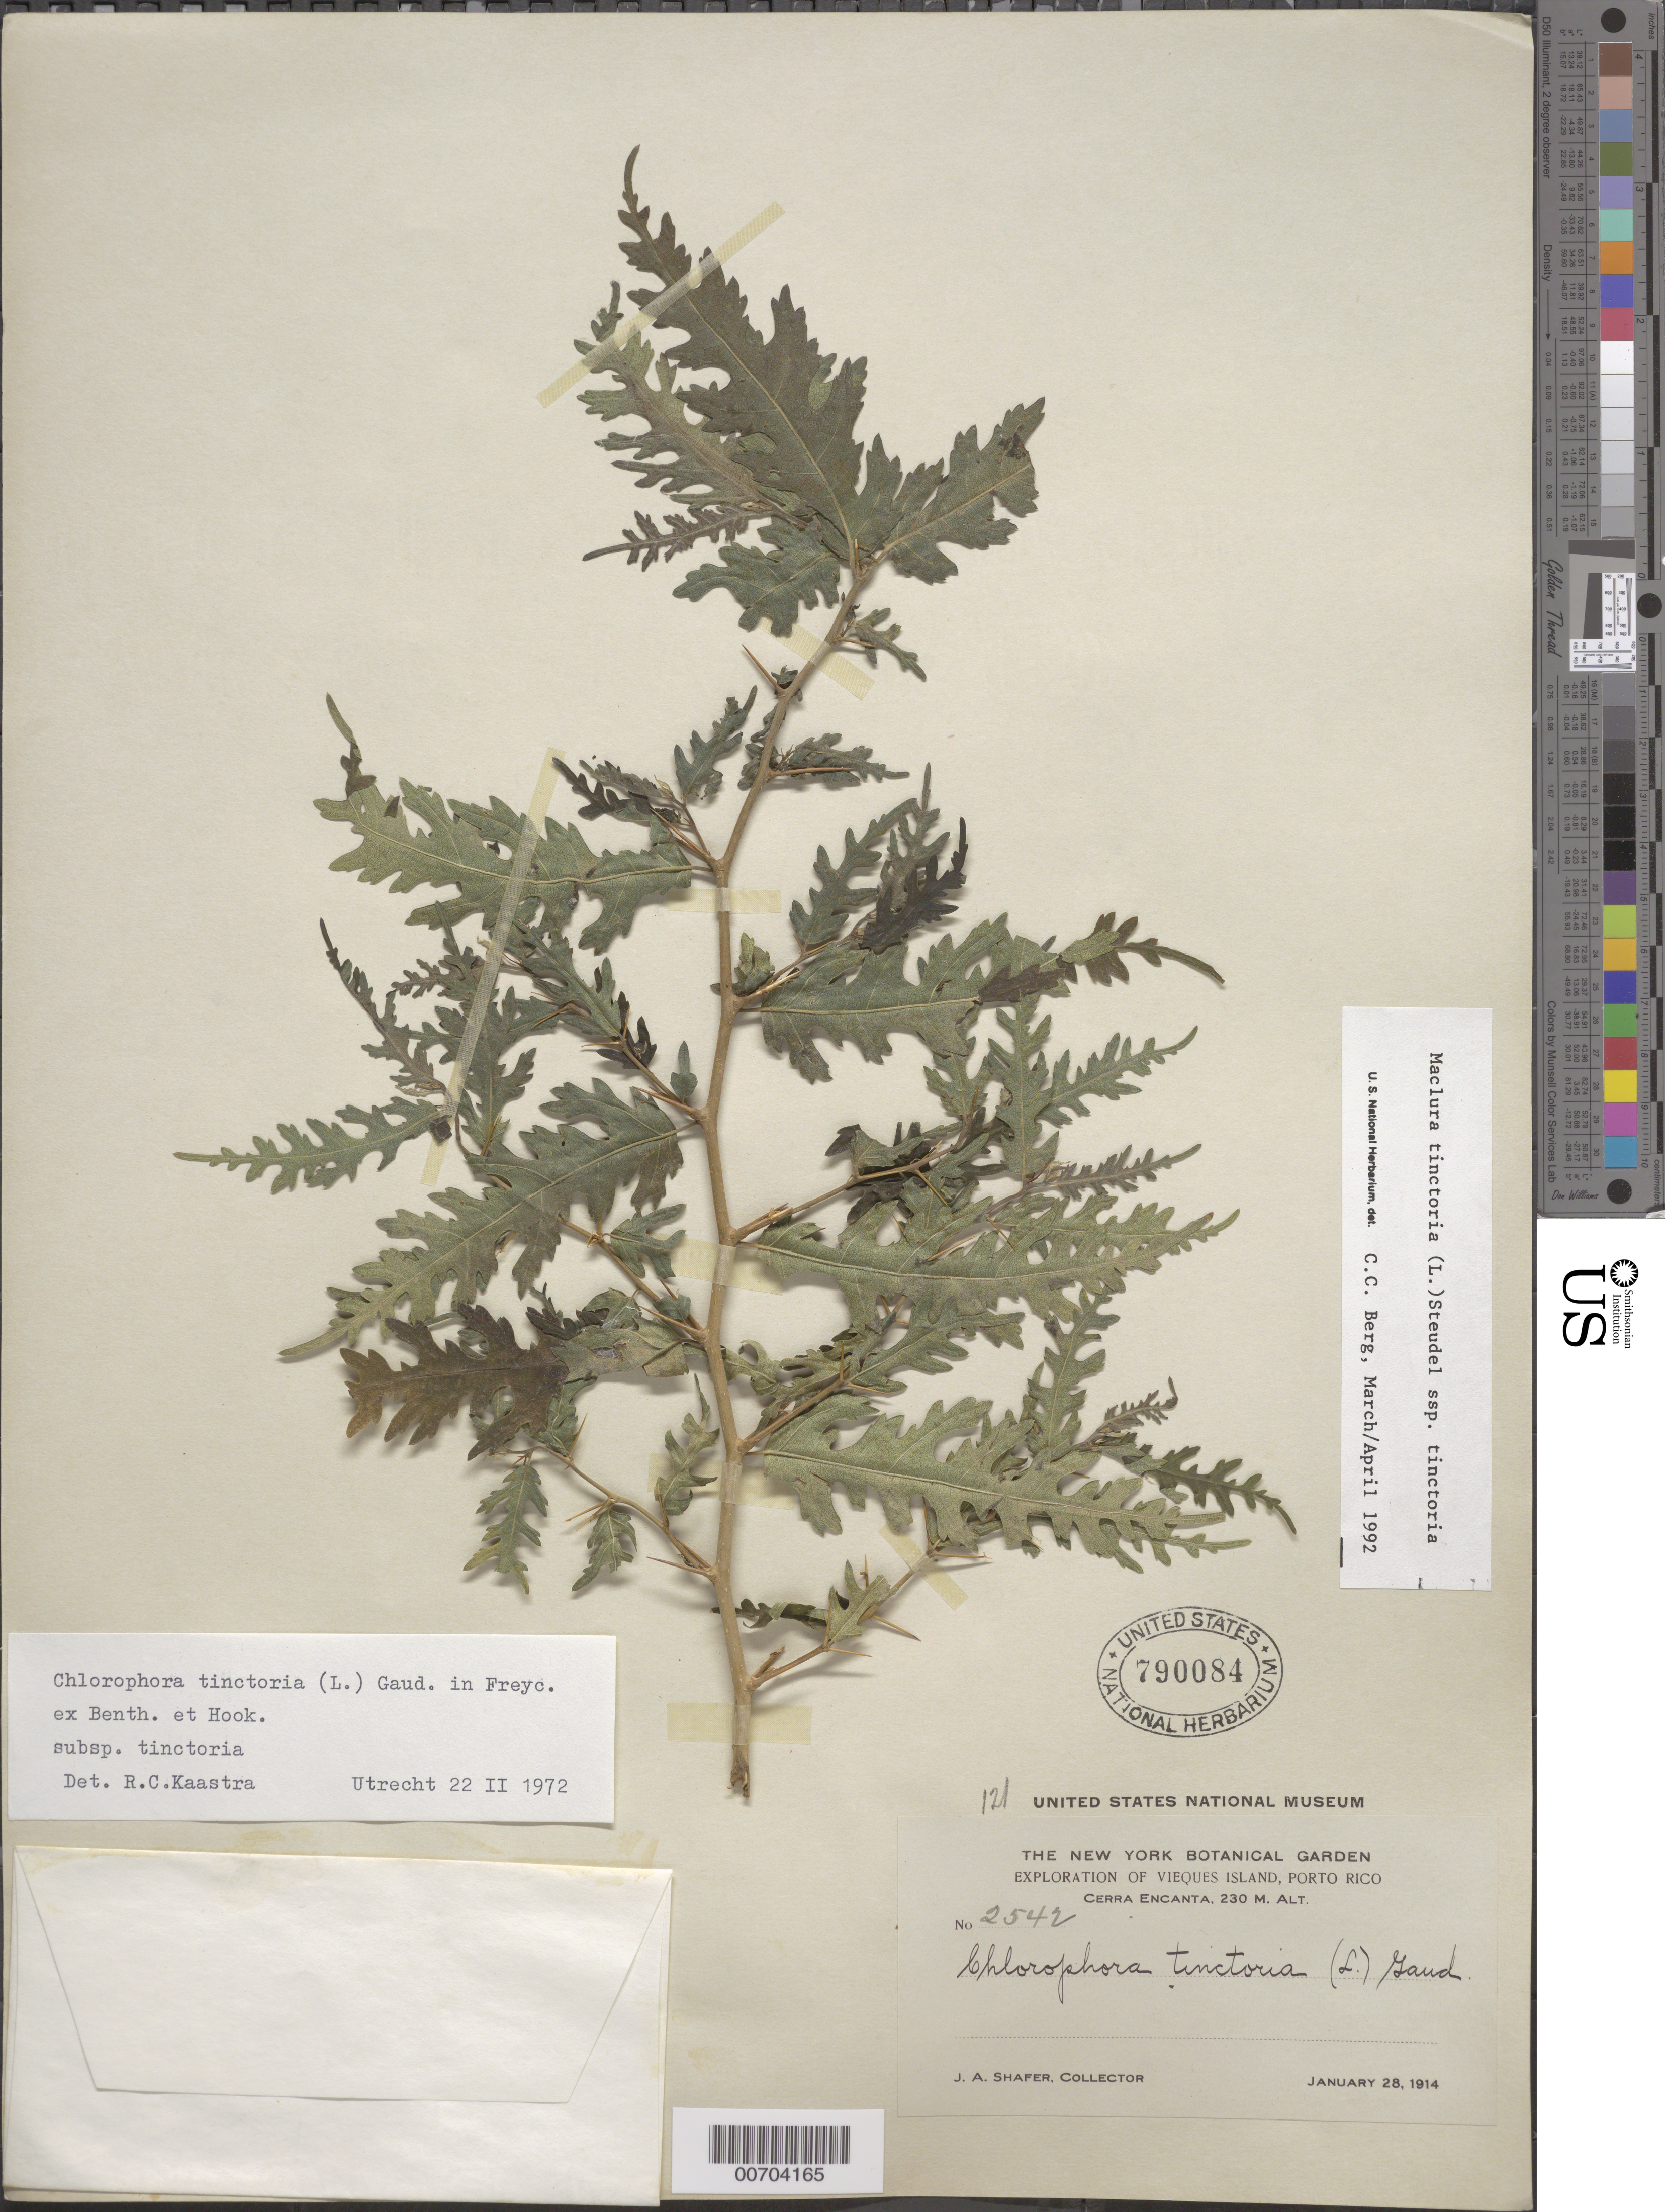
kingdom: Plantae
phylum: Tracheophyta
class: Magnoliopsida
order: Rosales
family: Moraceae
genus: Maclura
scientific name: Maclura tinctoria subsp. tinctoria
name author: (L.) D. Don ex Steud.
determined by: Berg, C. C.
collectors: J. A. Shafer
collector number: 2542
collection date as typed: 28 Jan 1914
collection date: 1914-01-28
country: Puerto Rico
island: Vieques Island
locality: Cerra Encanta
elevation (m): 230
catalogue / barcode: US 790084